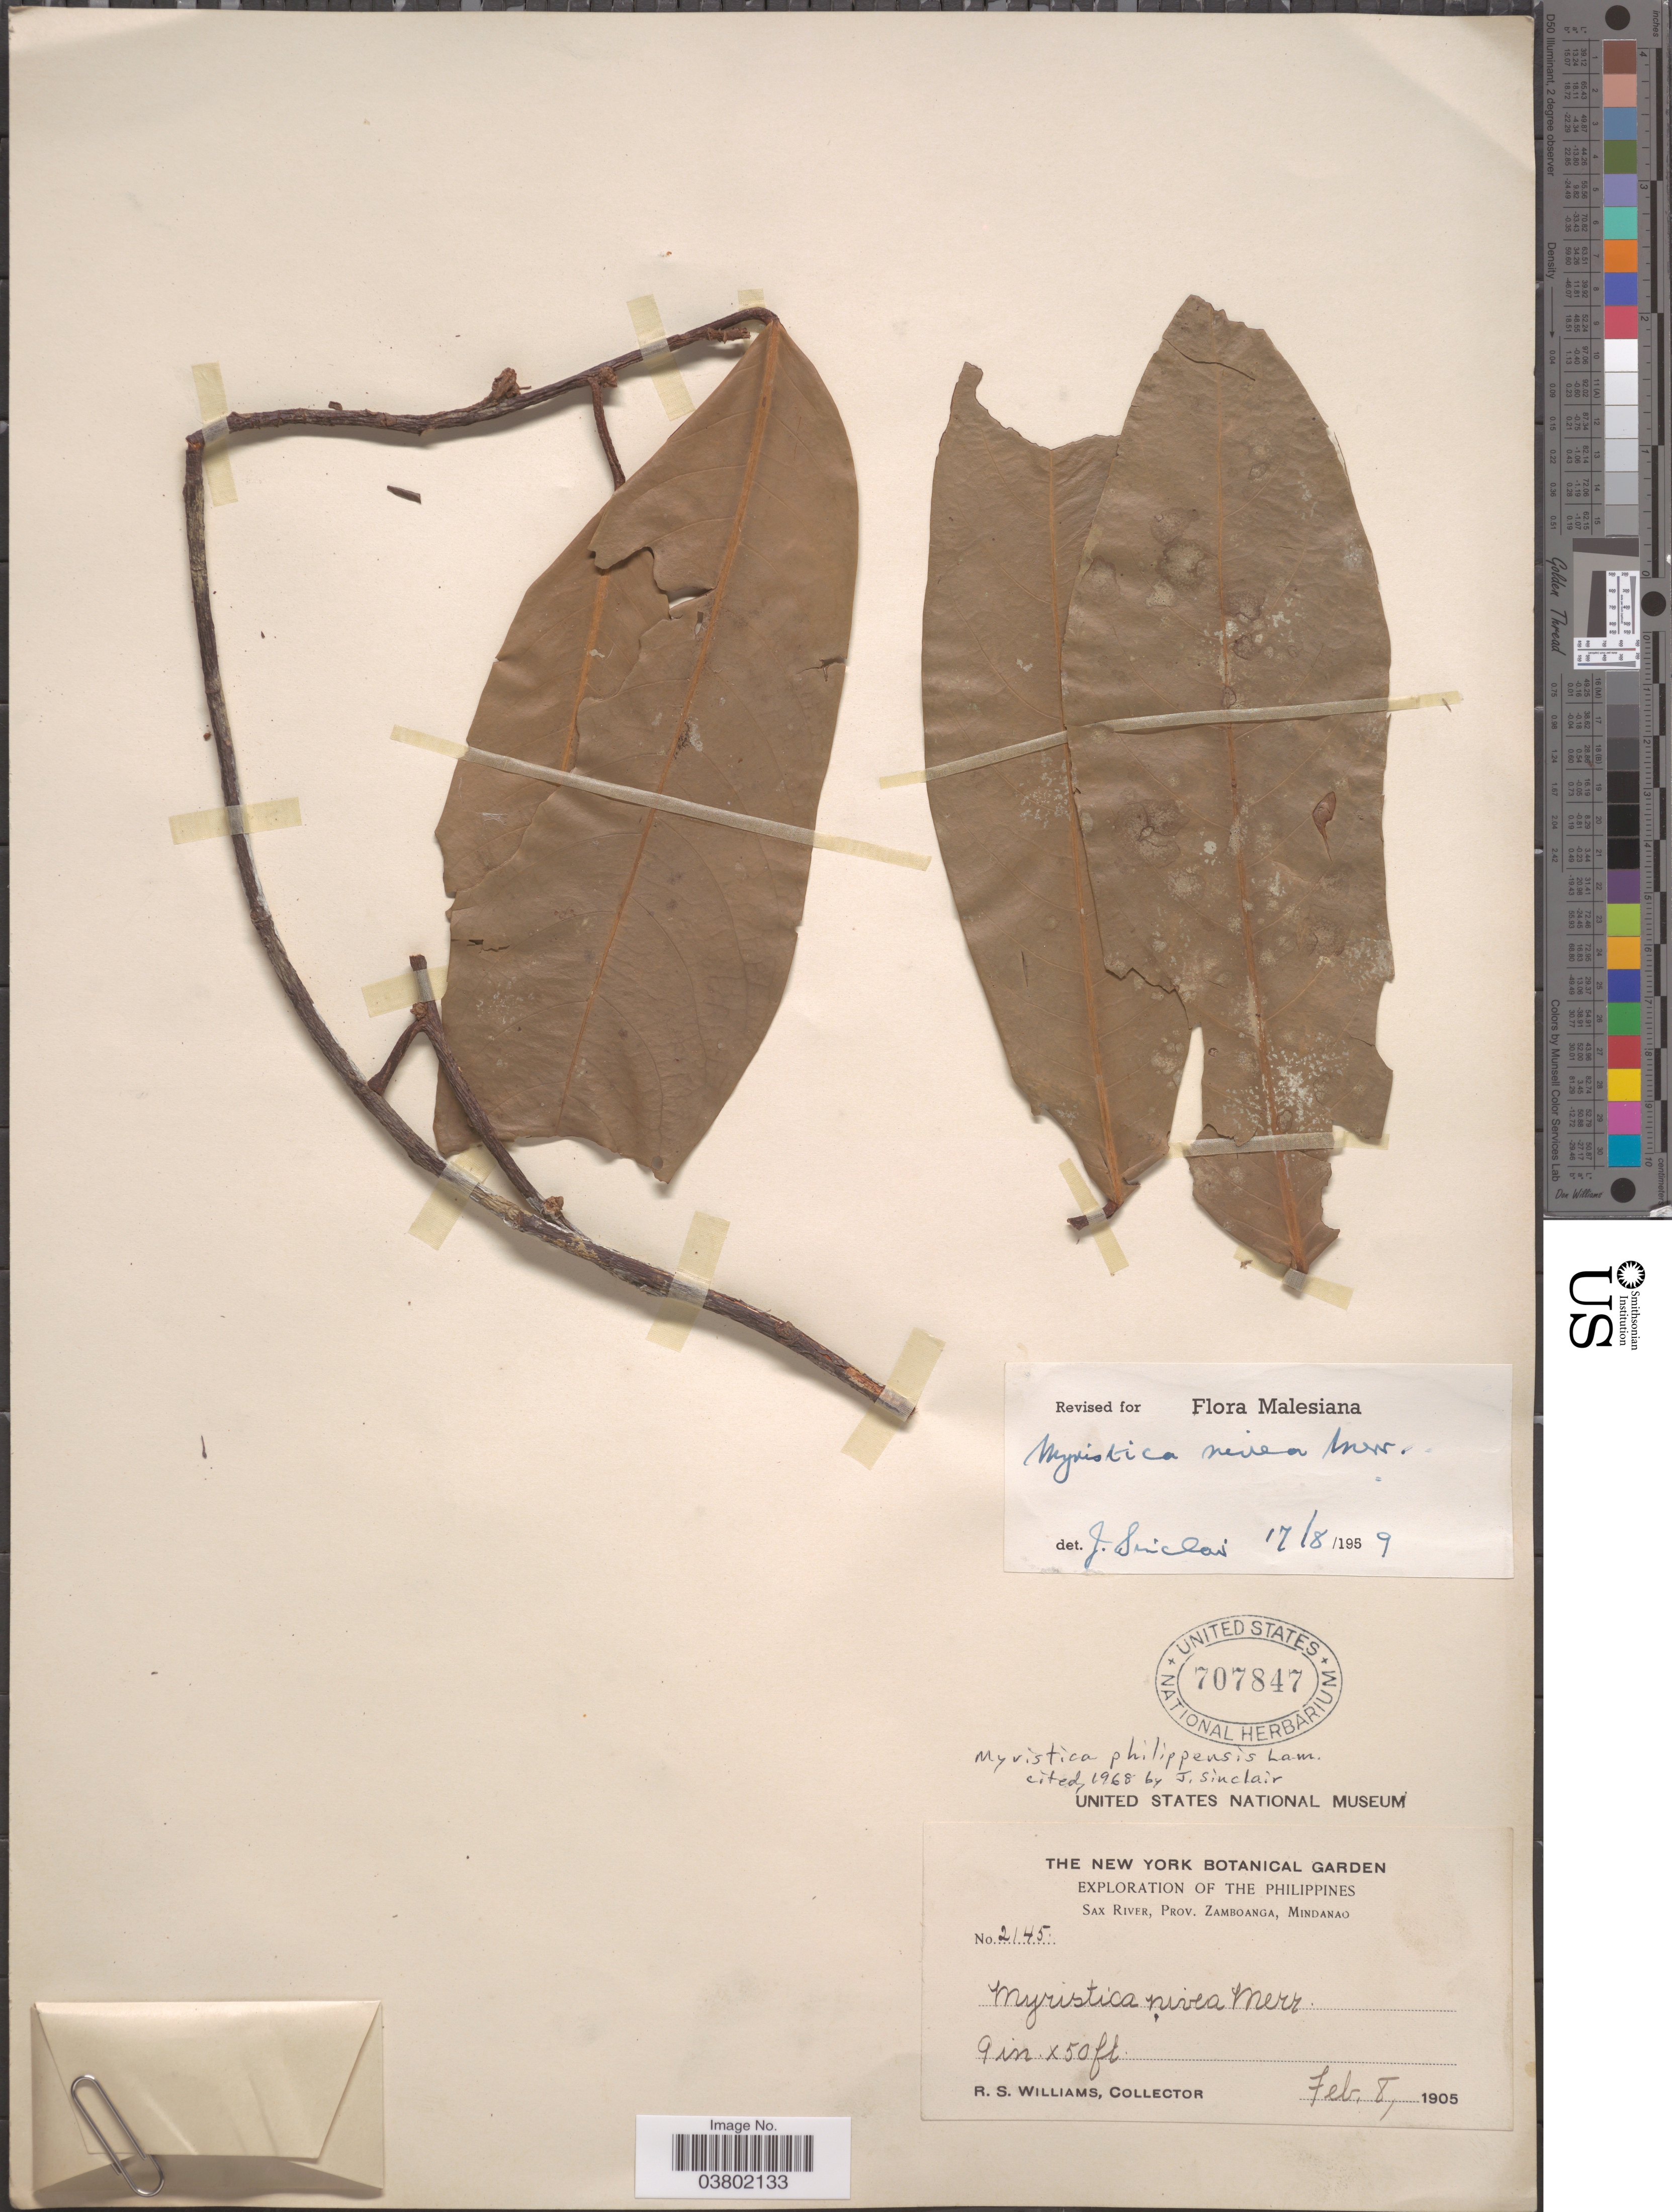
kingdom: Plantae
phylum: Tracheophyta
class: Magnoliopsida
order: Magnoliales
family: Myristicaceae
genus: Myristica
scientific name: Myristica philippensis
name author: Lam.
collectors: R. S. Williams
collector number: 2145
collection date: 1905-02-08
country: Philippines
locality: Sax River, Prov. Zamboanga, Mindanao.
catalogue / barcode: US 707847